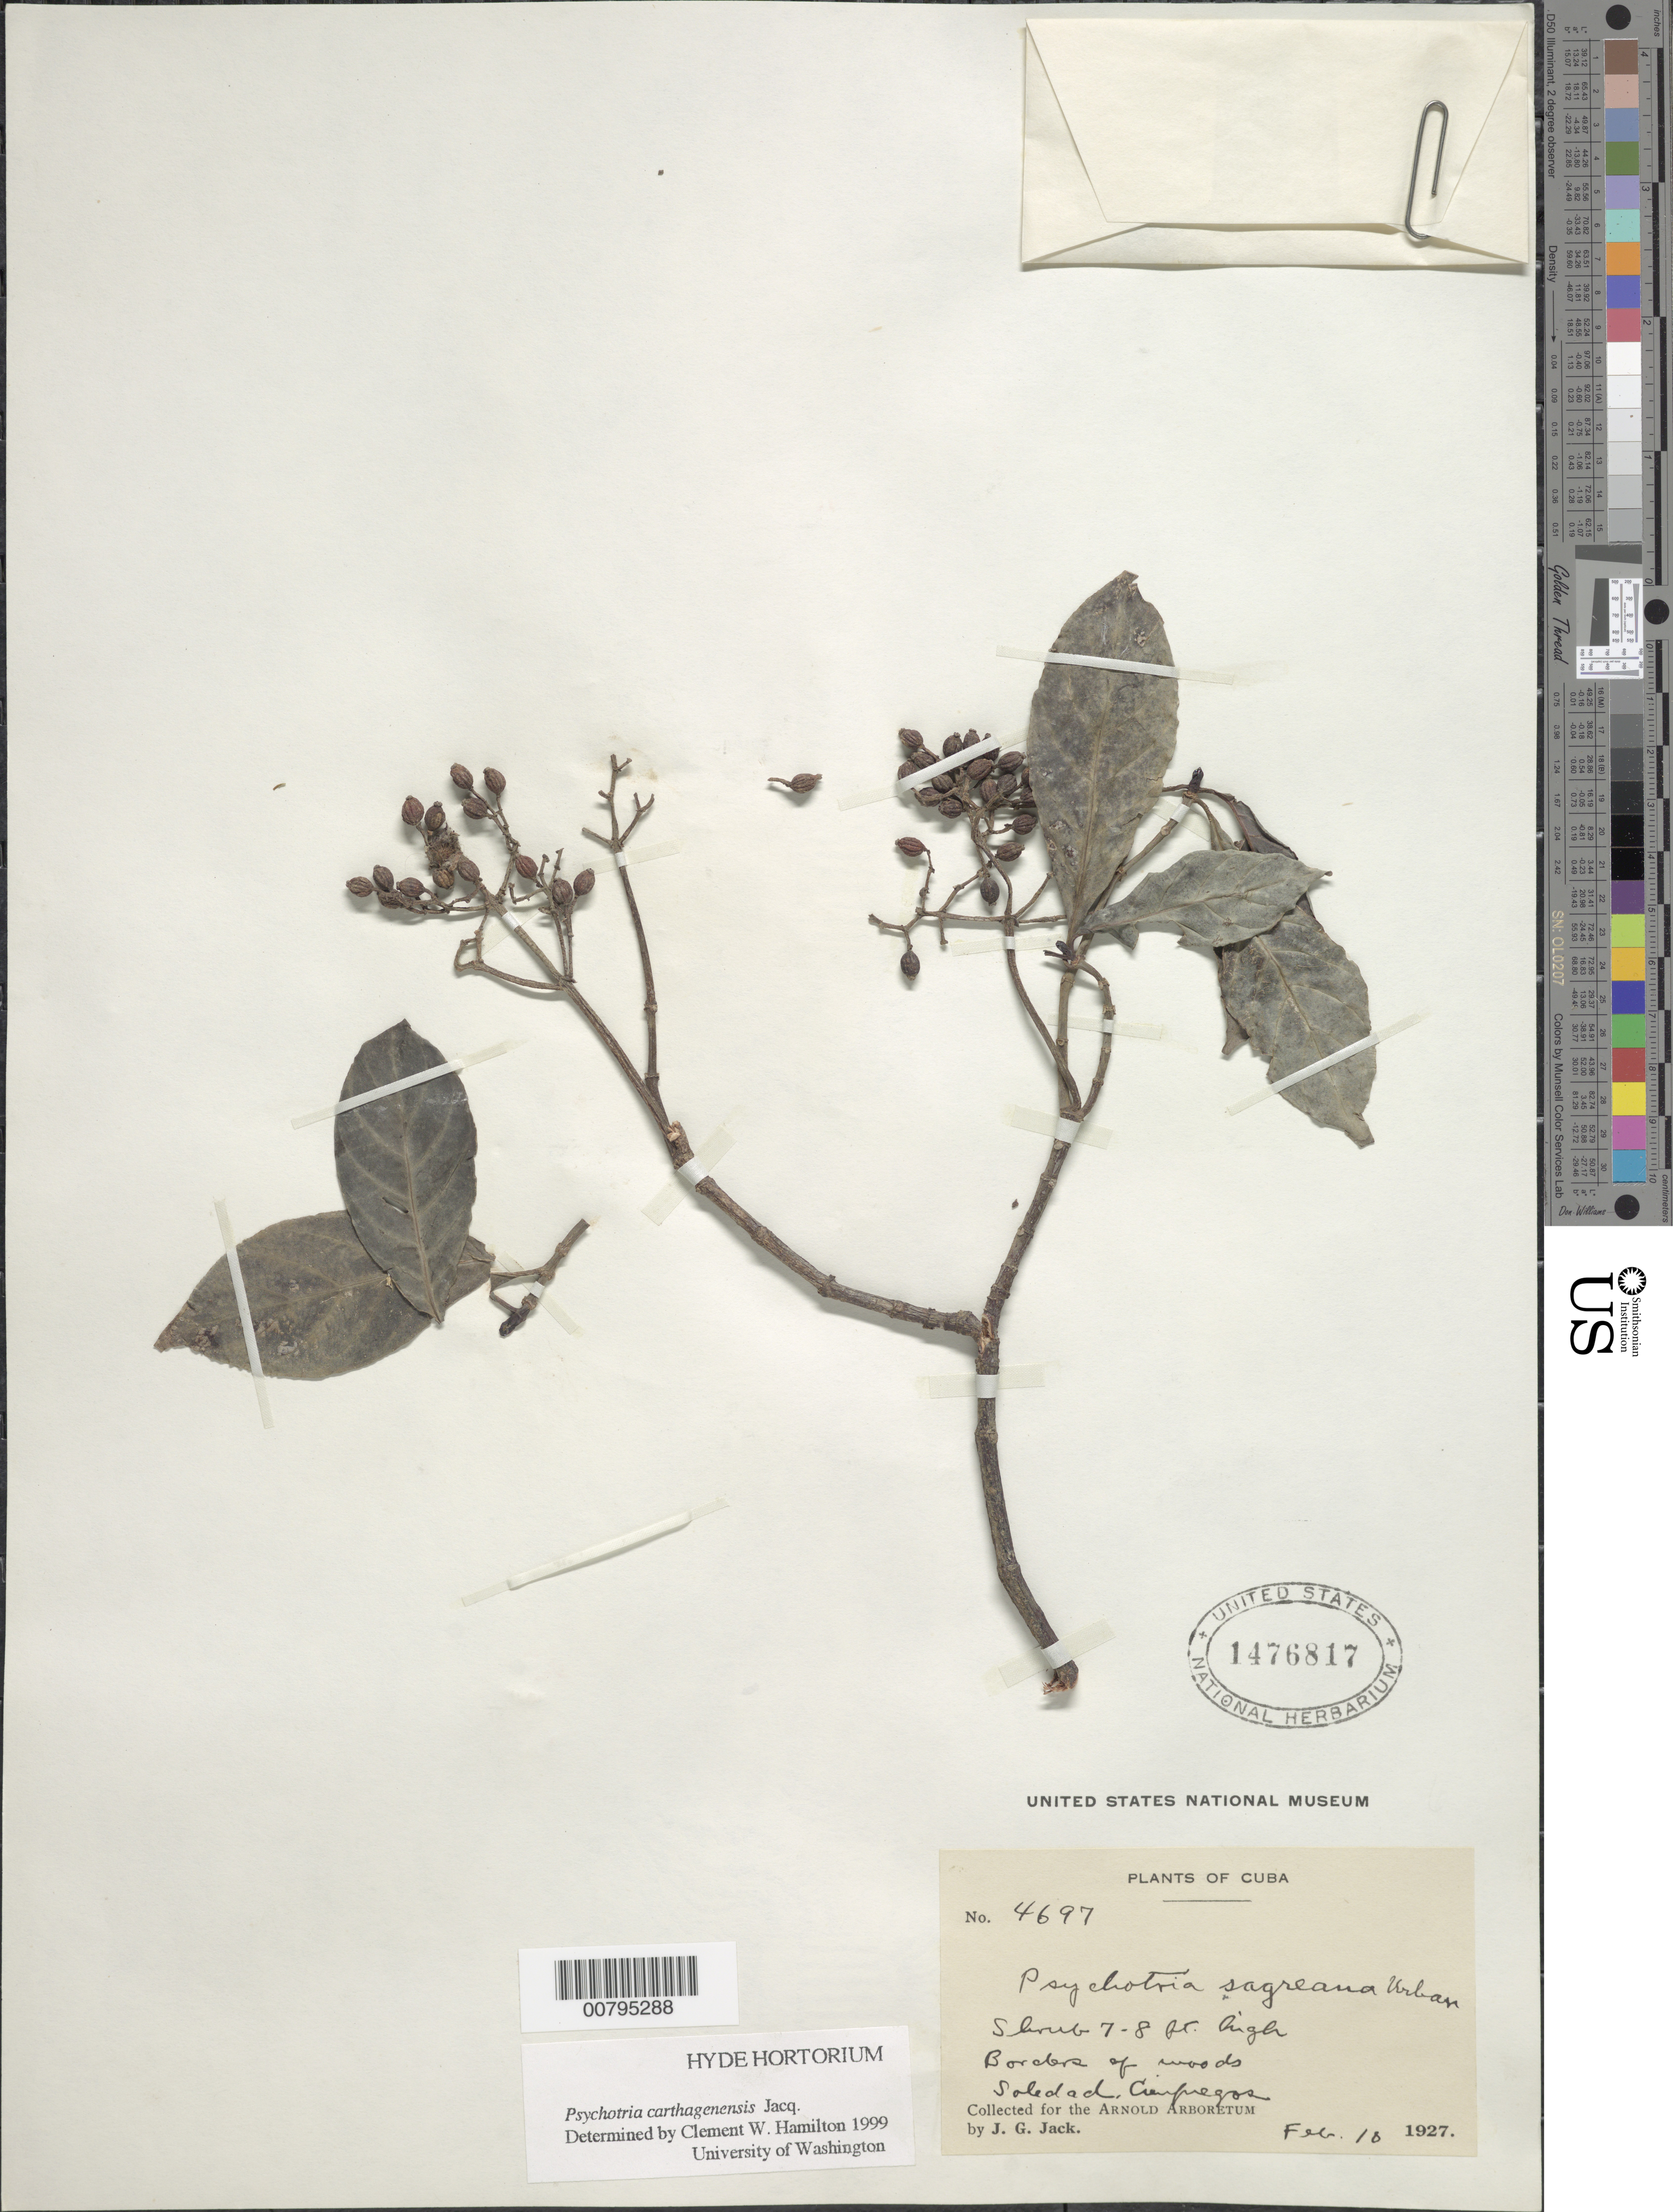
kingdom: Plantae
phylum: Tracheophyta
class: Magnoliopsida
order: Gentianales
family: Rubiaceae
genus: Psychotria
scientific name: Psychotria carthagenensis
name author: Jacq.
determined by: Hamilton, C. W.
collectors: J. G. Jack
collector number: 4697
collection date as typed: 10 Feb 1927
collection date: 1927-02-10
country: Cuba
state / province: Cienfuegos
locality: Soledad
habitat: Borders of woods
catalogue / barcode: US 1476817